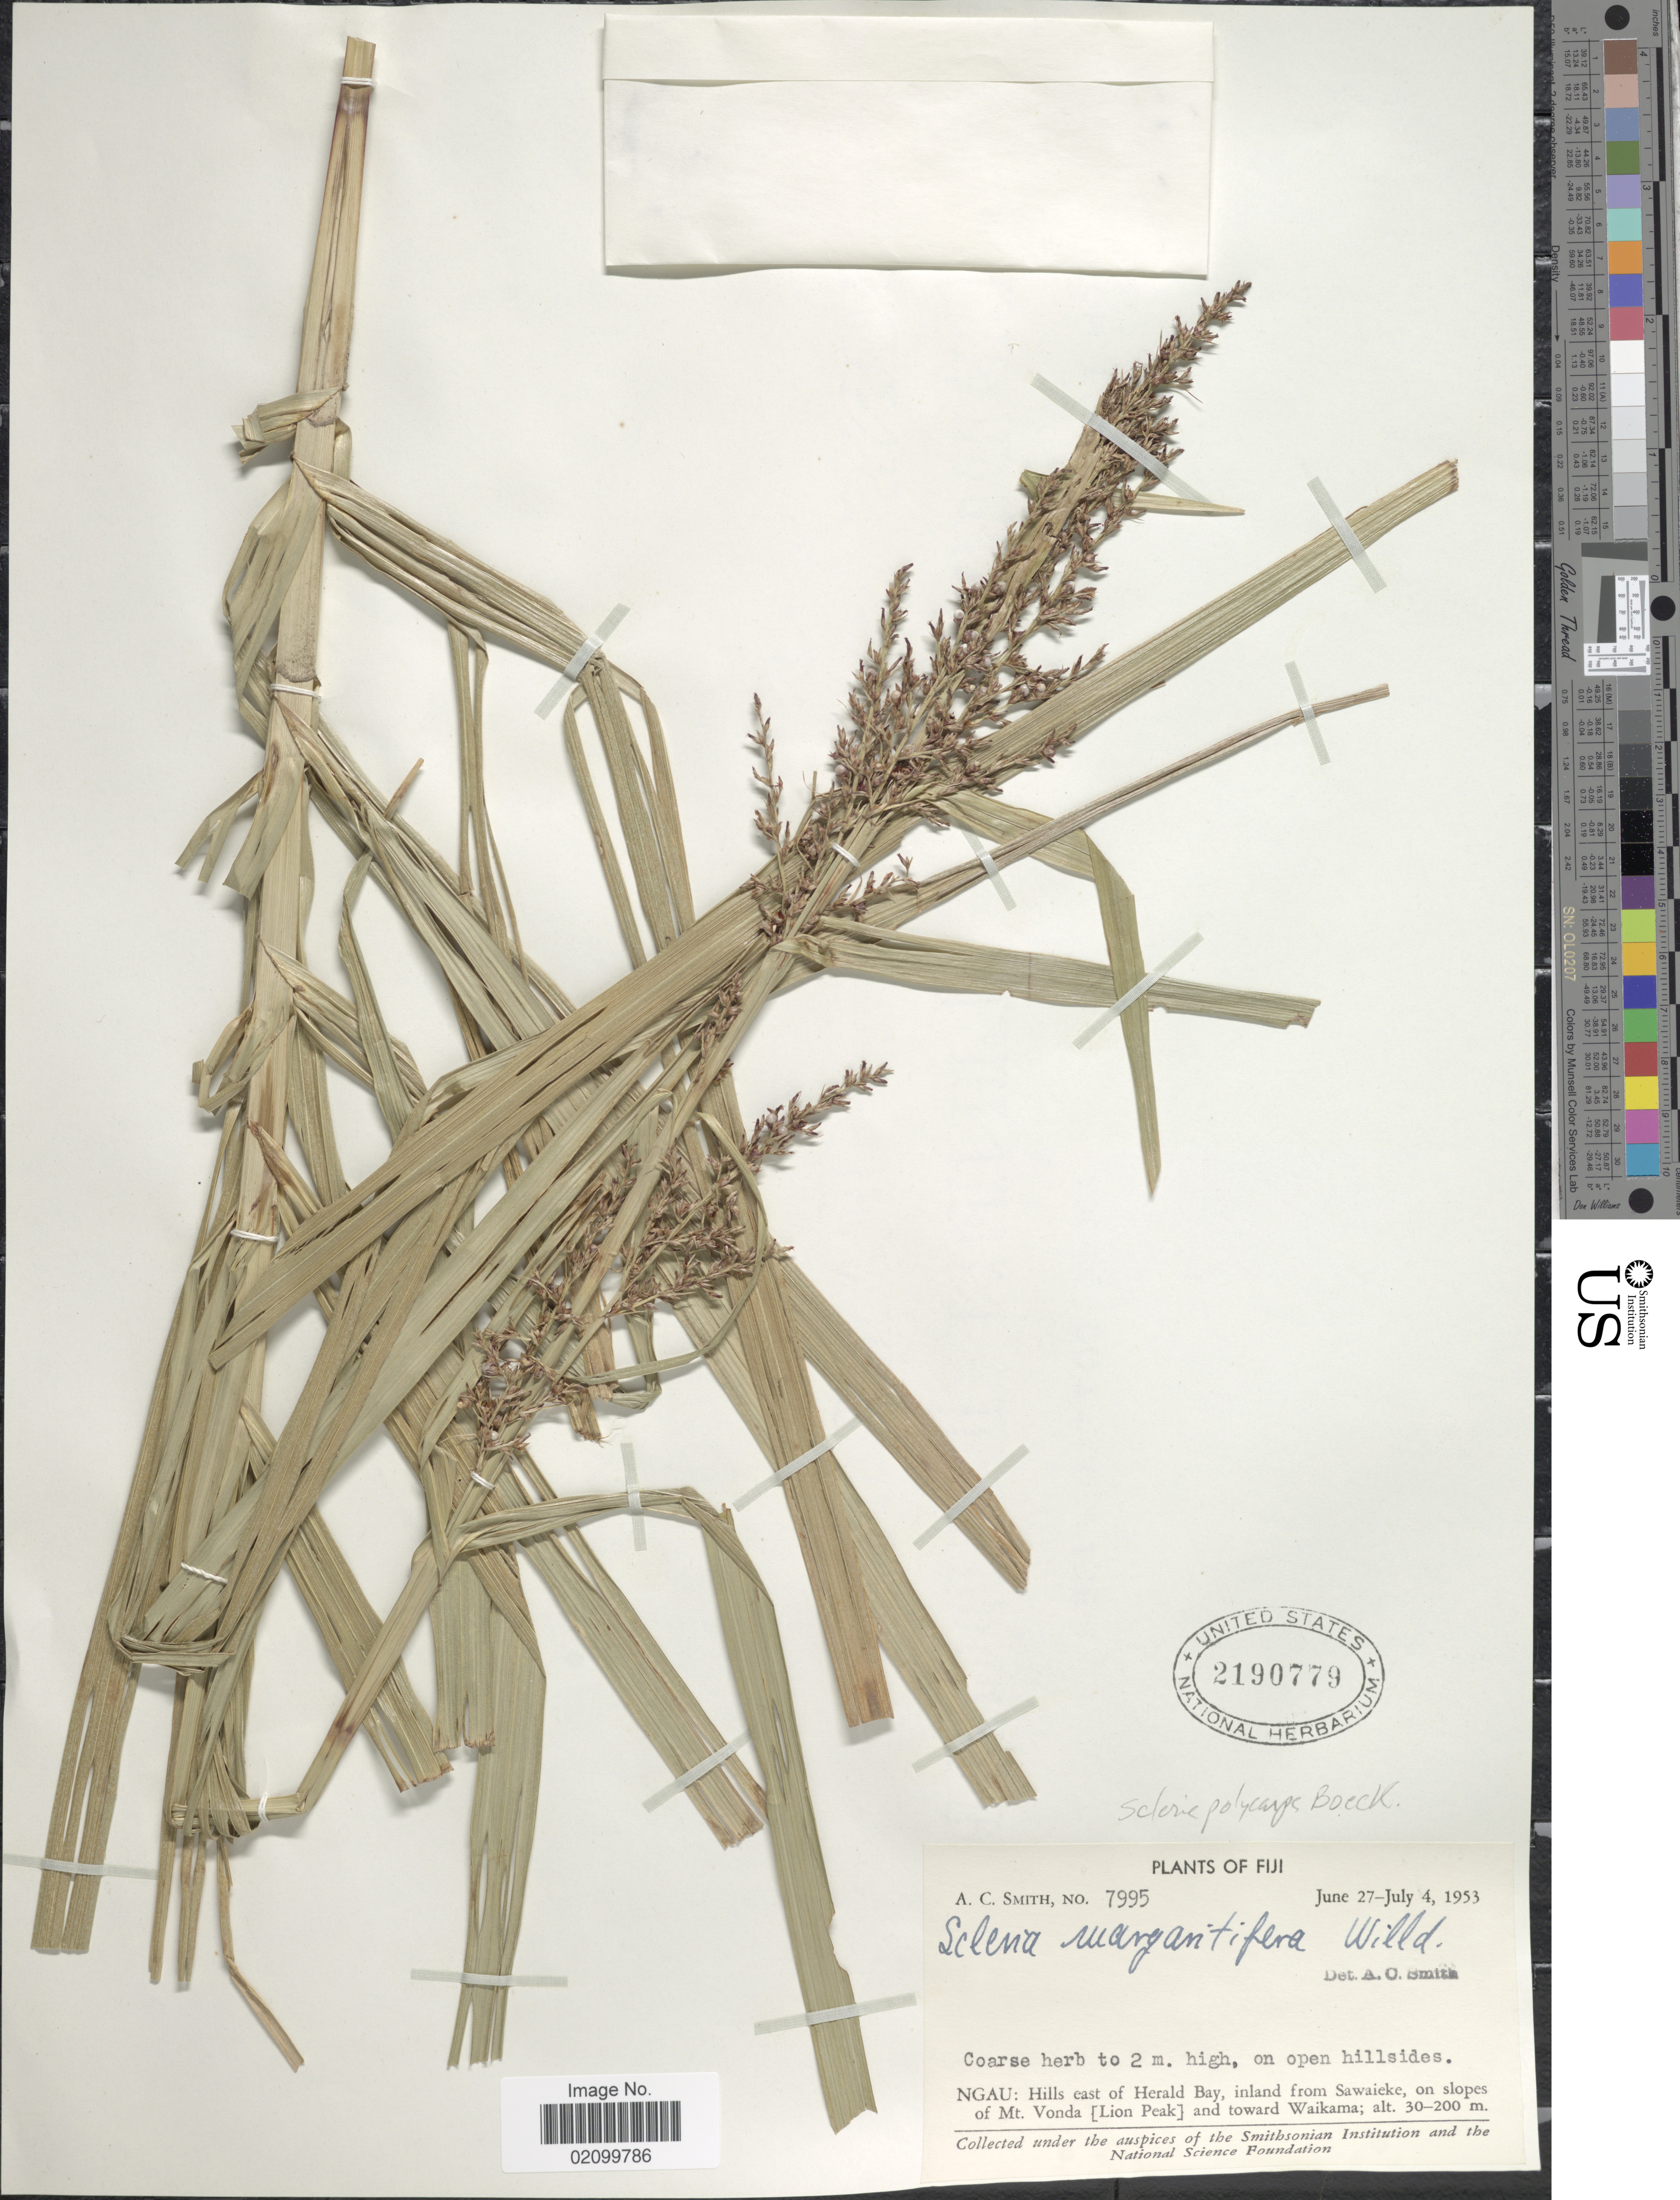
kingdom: Plantae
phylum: Tracheophyta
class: Liliopsida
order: Poales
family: Cyperaceae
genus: Scleria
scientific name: Scleria polycarpa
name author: Boeckeler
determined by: Strong, Mark T., (BOT), Smithsonian Institution - National Museum of Natural History (UNITED STATES)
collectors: A. C. Smith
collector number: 7995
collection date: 1953-06-27/1953-07-04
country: Fiji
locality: Ngau: Hills east of Bay, inland from Sawaieke, on slopes of Mt. Vonda {Lion Peak} and toward Waikama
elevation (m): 30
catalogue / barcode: US 2190779